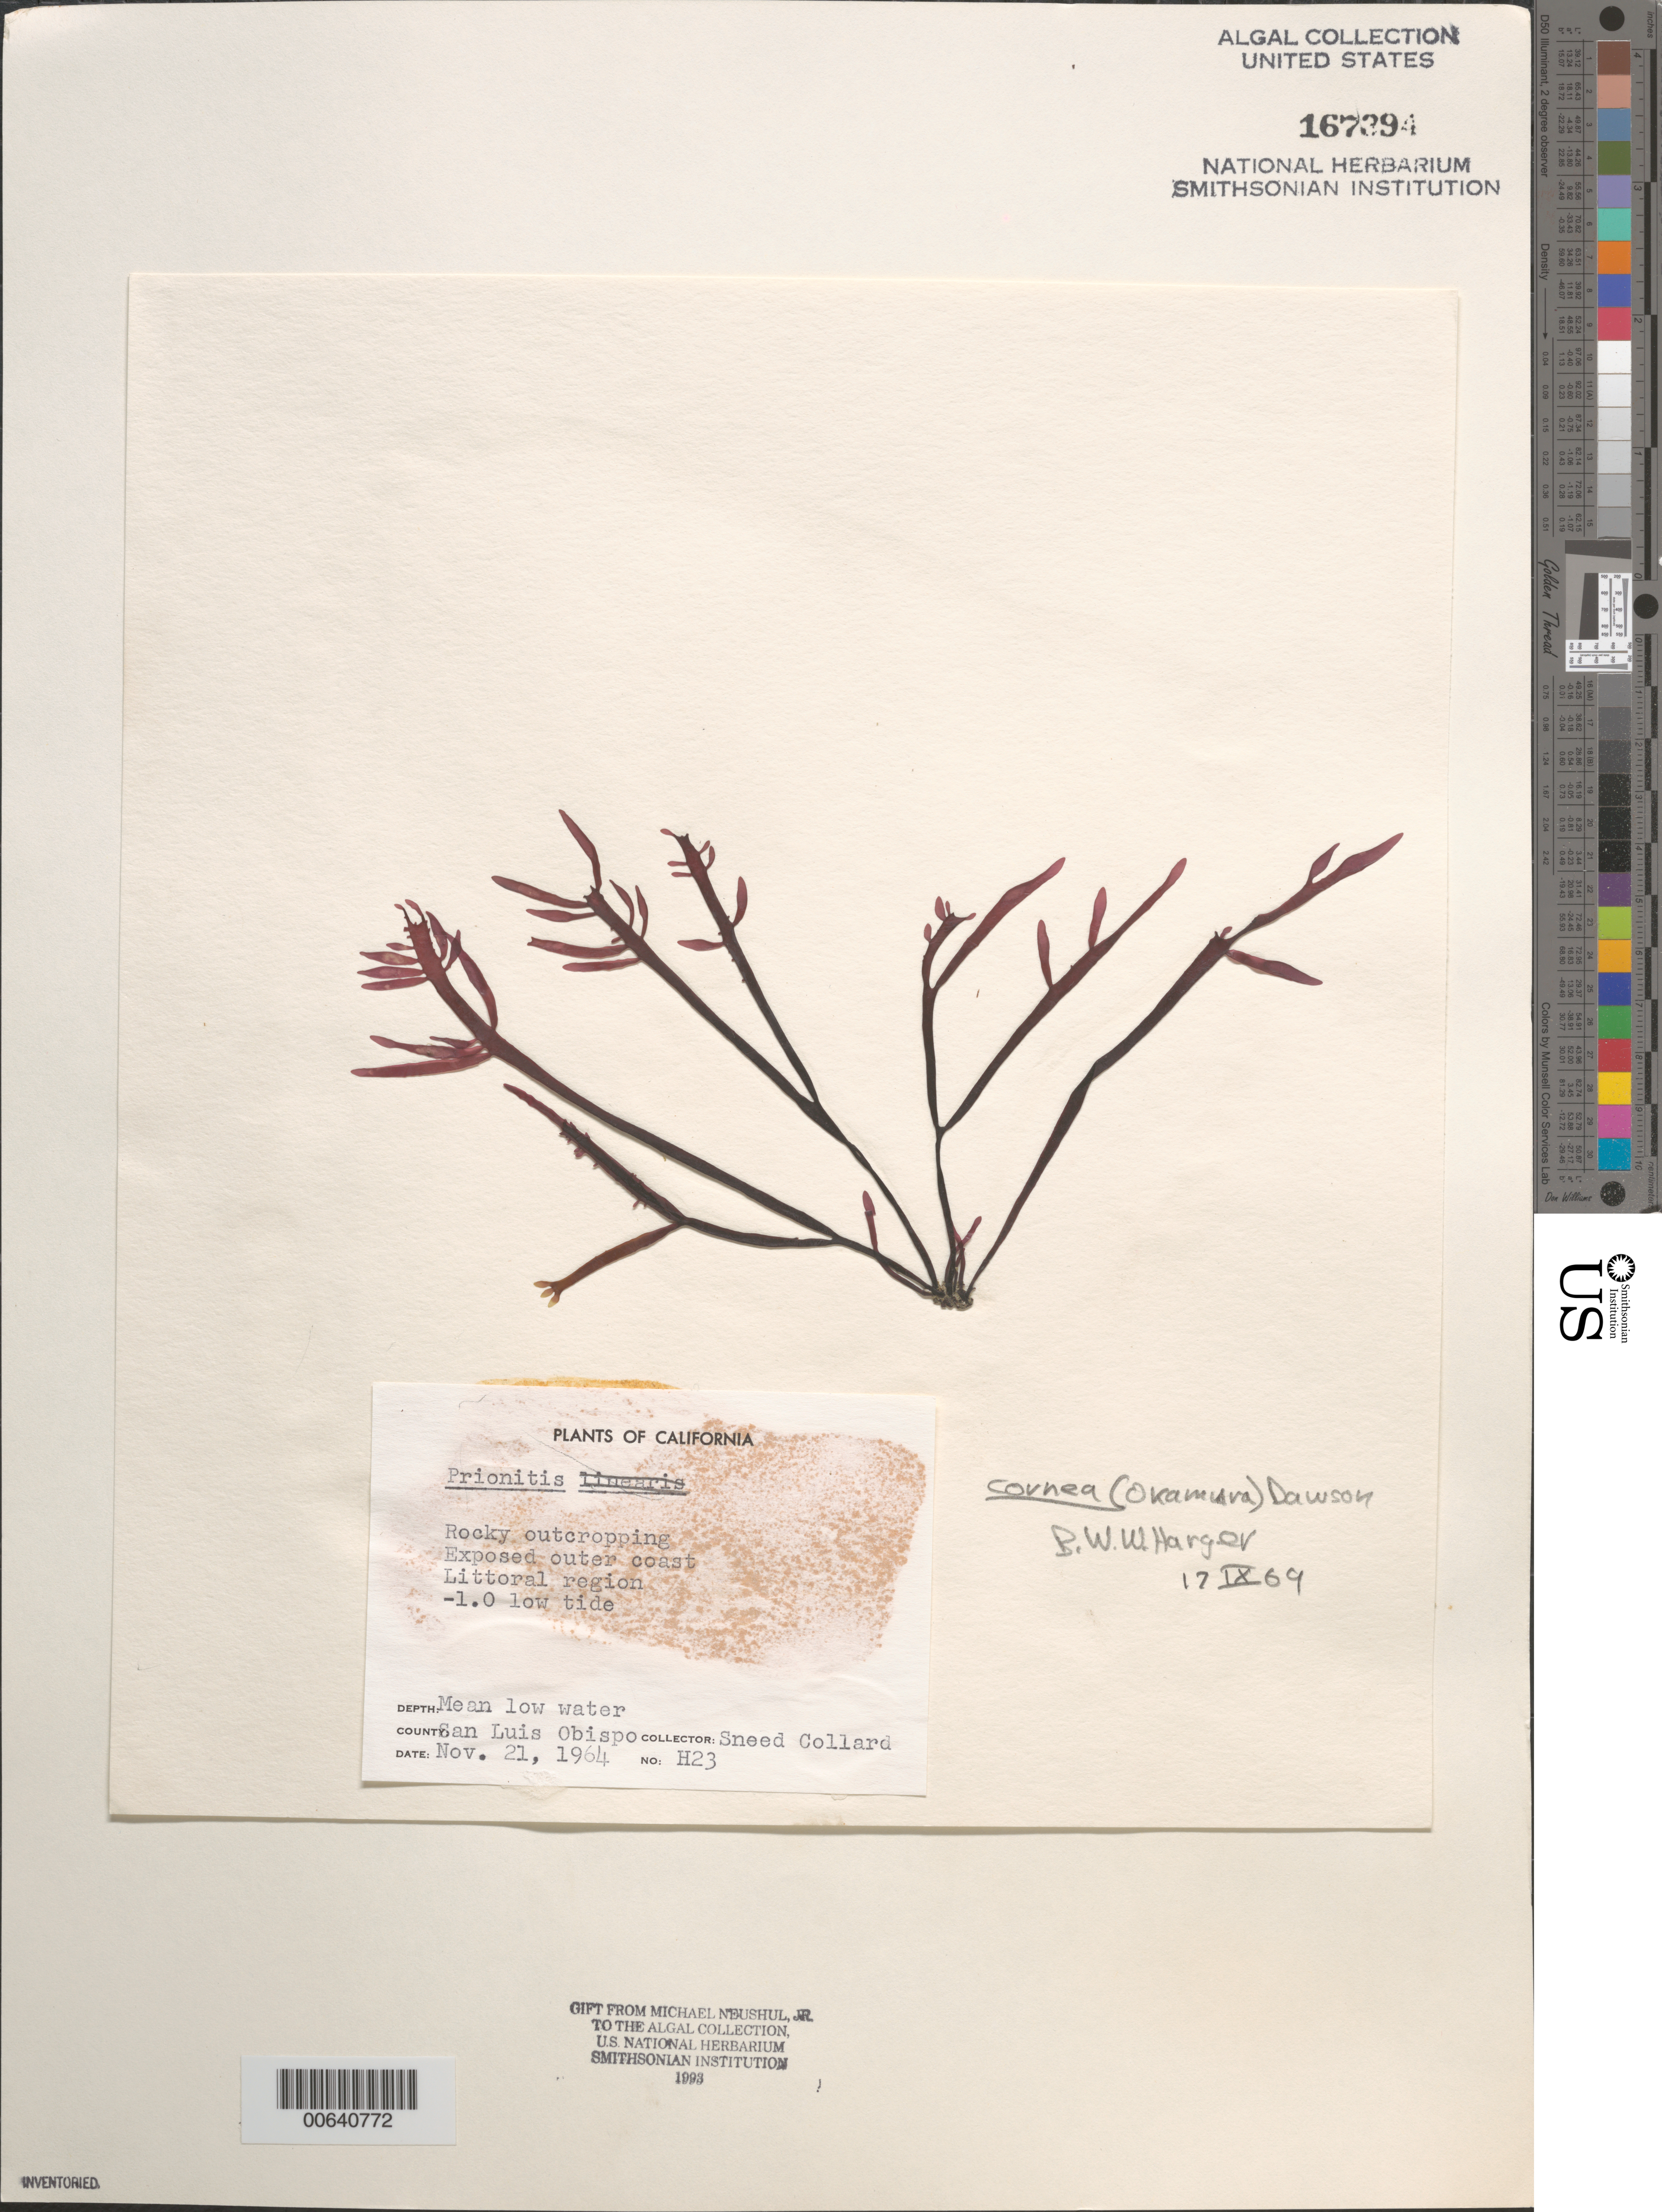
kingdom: Plantae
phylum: Rhodophyta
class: Florideophyceae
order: Halymeniales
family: Halymeniaceae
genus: Grateloupia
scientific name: Grateloupia cornea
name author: Okamura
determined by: Algae name updating Project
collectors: S. Collard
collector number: H23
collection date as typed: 21 Nov 1964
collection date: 1964-11-21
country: United States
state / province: California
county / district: San Luis Obispo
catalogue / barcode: US 167394